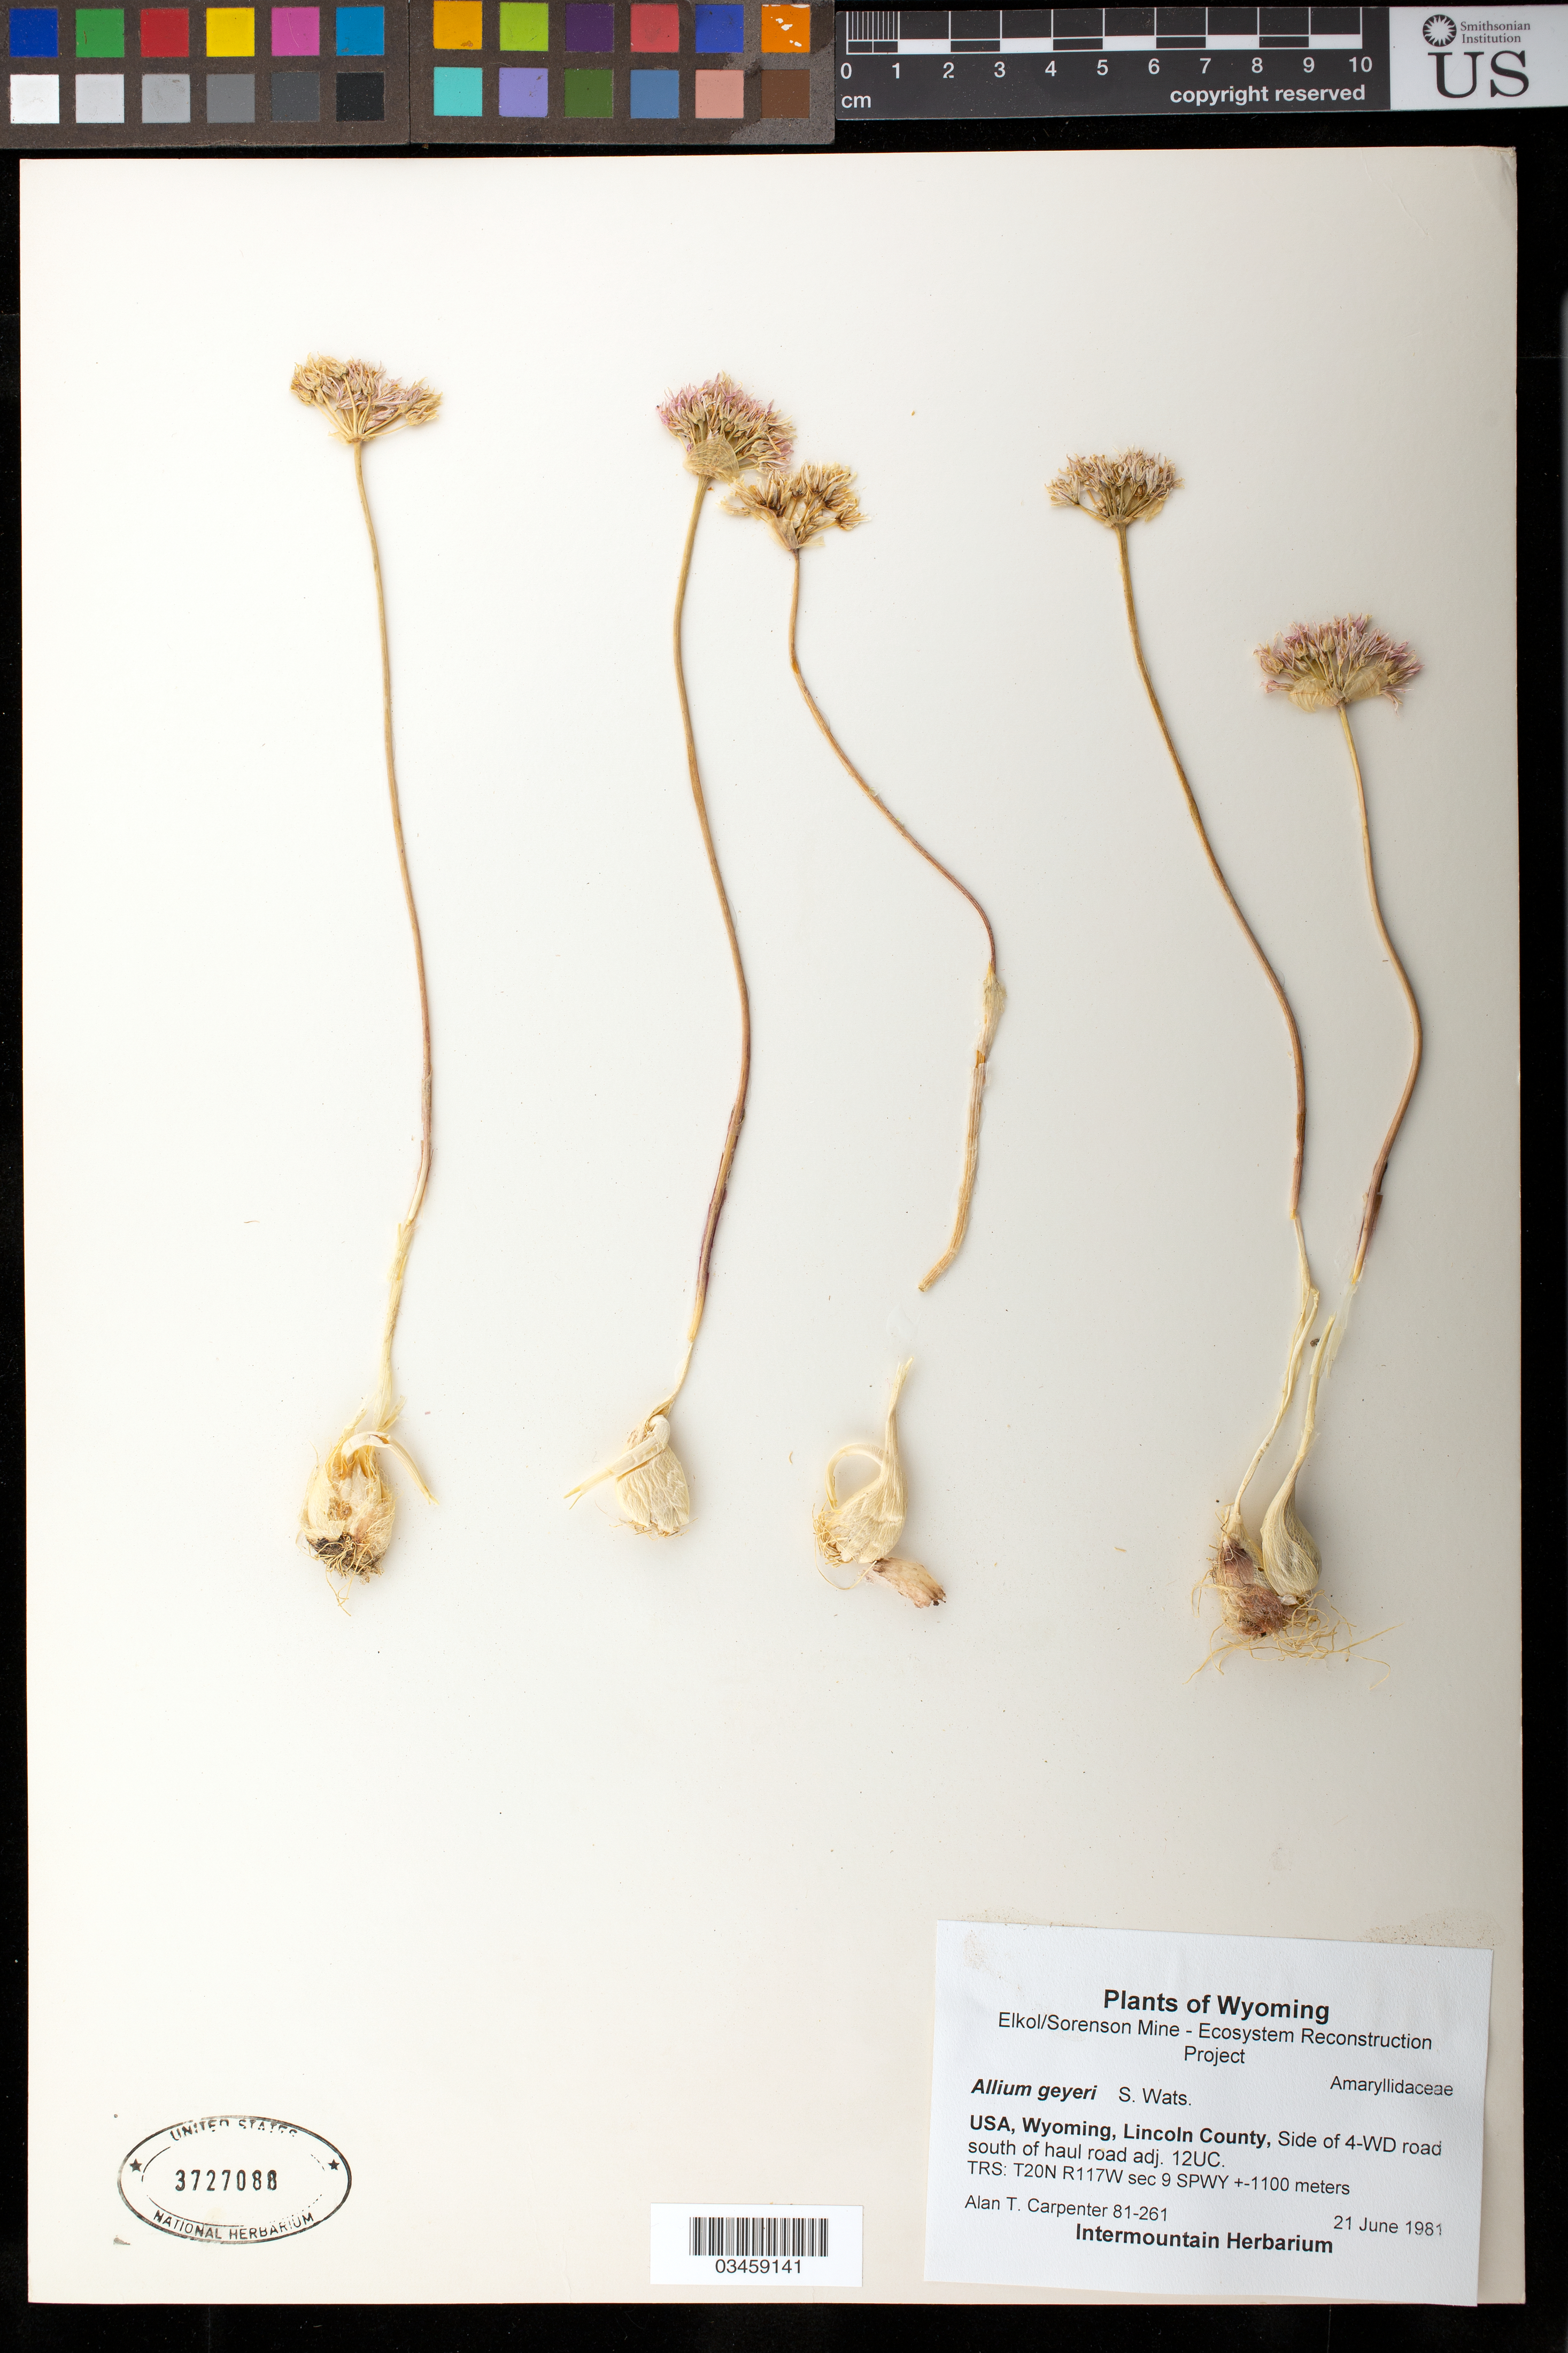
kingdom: Plantae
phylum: Tracheophyta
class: Liliopsida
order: Asparagales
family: Amaryllidaceae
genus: Allium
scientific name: Allium geyeri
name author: S. Watson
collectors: A. Carpenter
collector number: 81-261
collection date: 1981-06-21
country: United States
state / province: Wyoming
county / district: Lincoln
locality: Side of 4-WD road S of haul road adj. 12 uc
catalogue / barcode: US 3727088